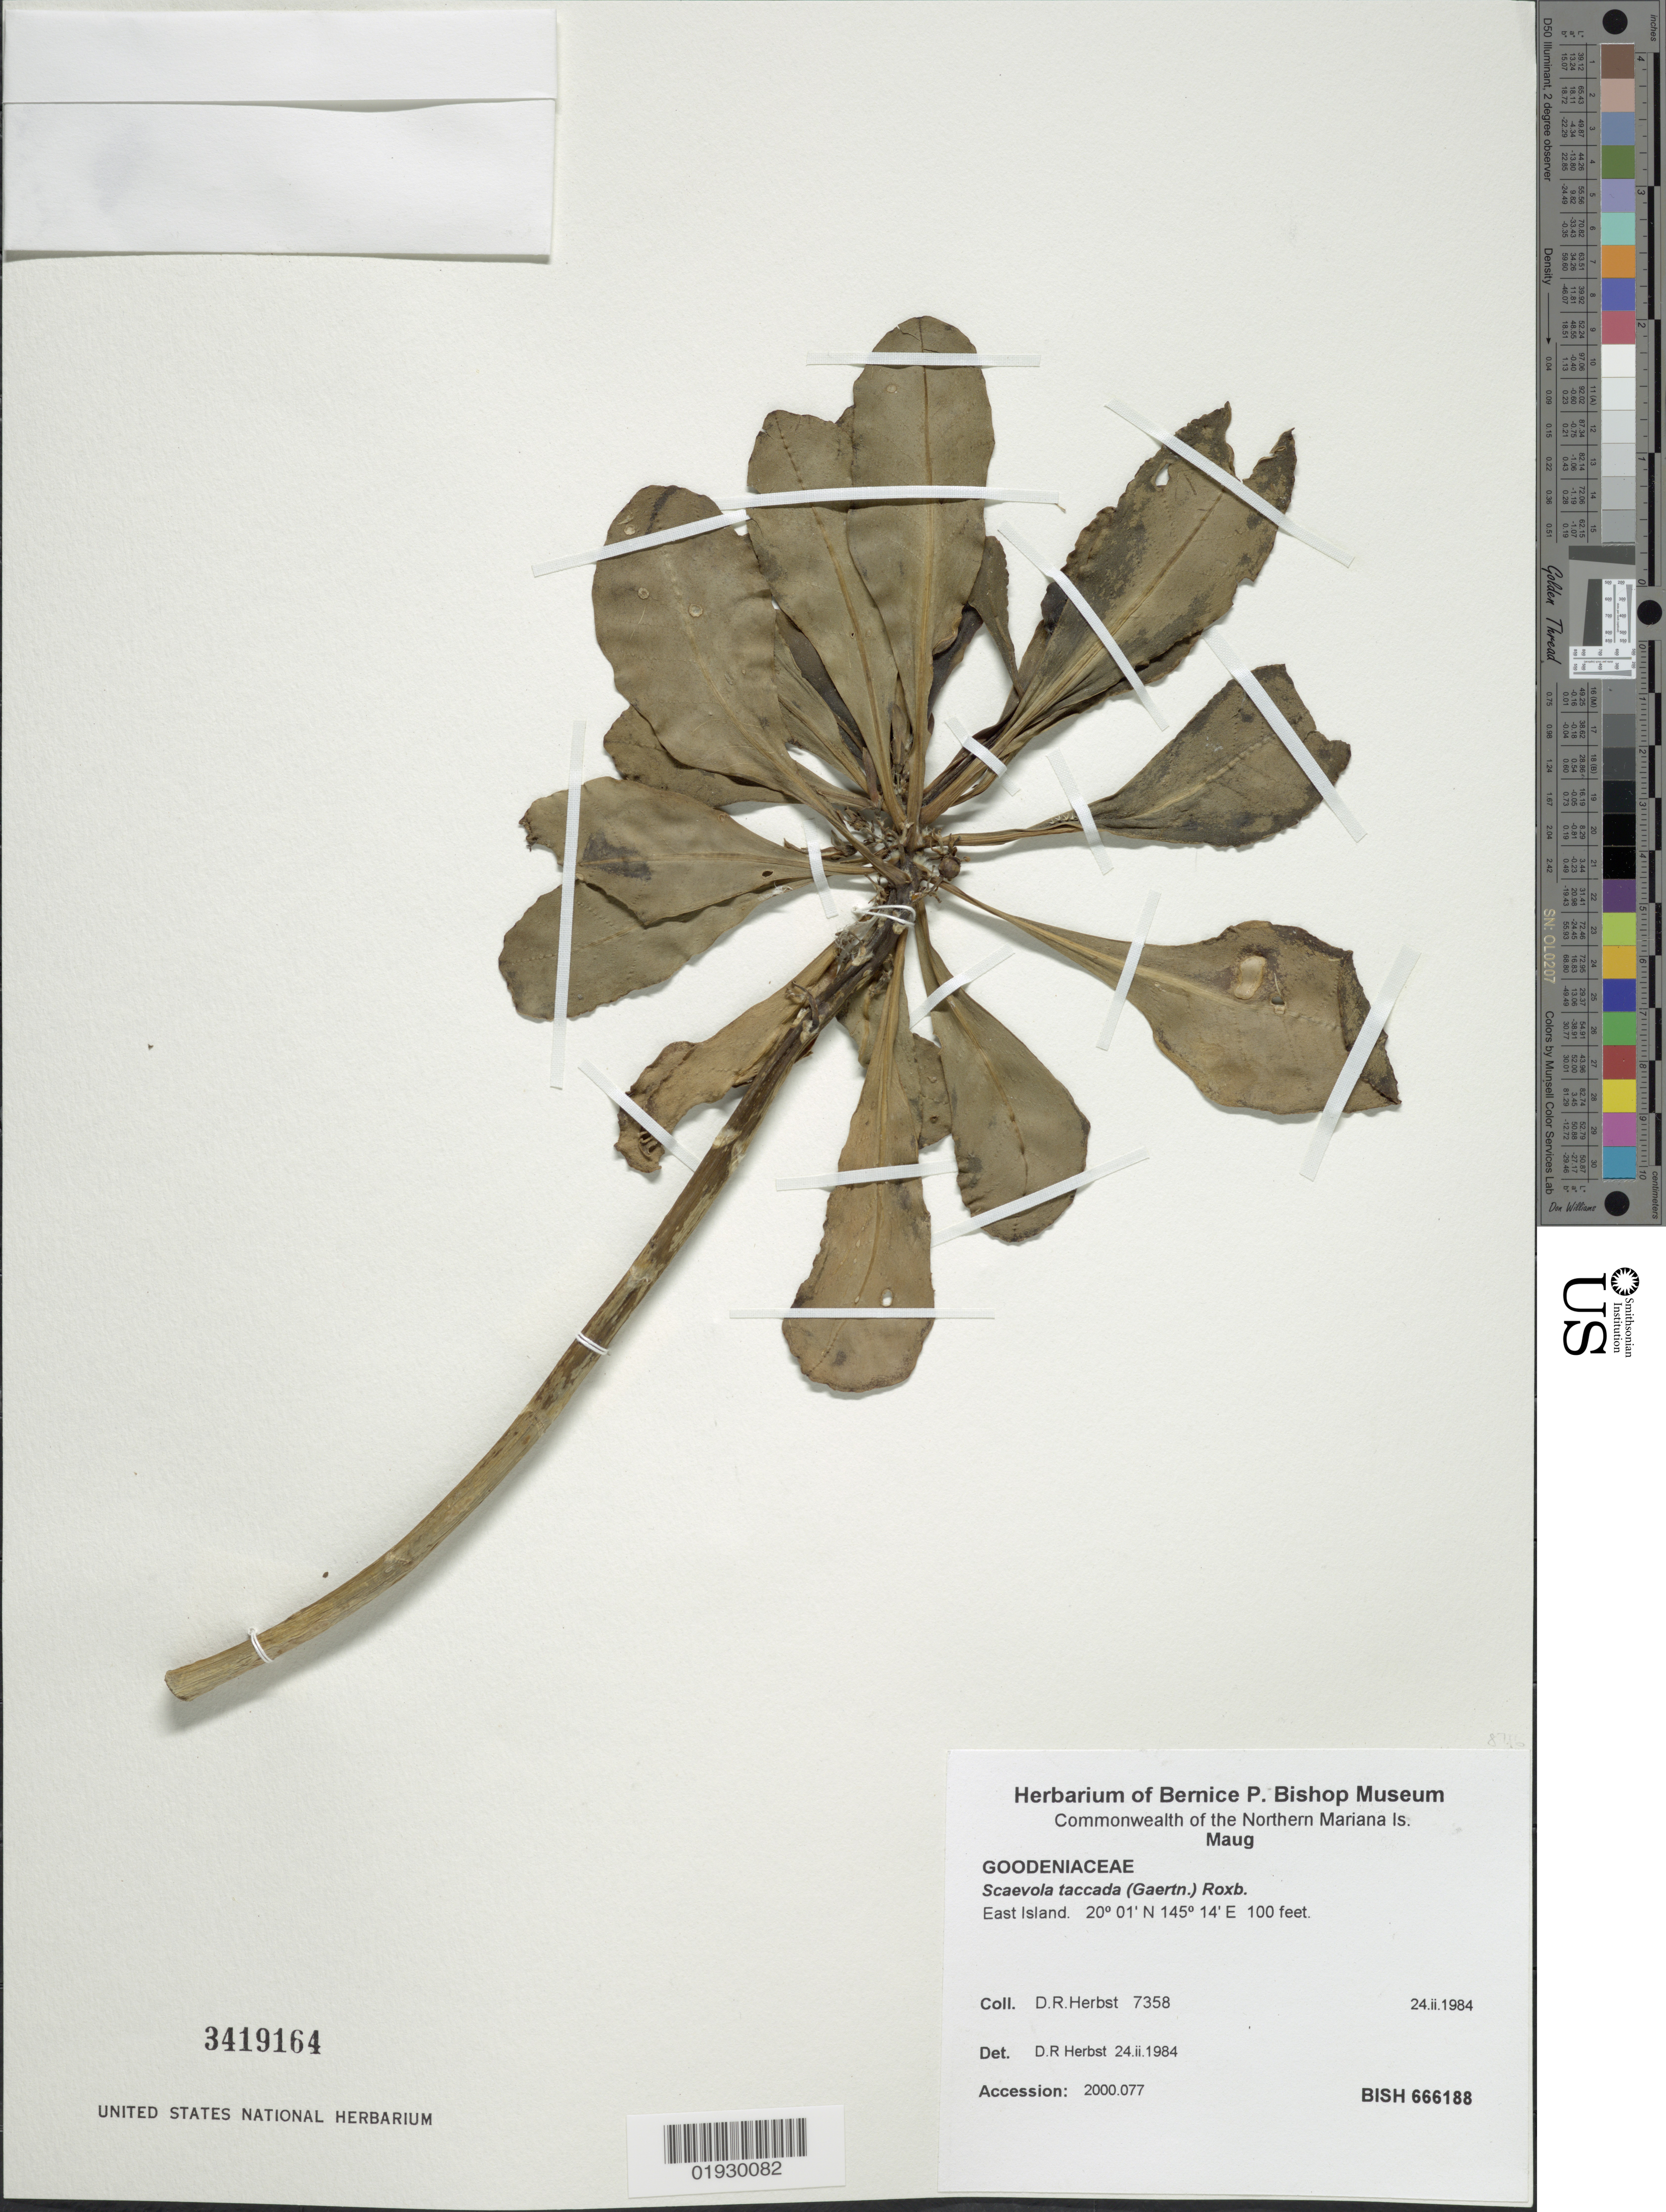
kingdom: Plantae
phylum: Tracheophyta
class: Magnoliopsida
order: Asterales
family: Goodeniaceae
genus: Scaevola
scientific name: Scaevola sericea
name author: Vahl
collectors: D. R. Herbst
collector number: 7358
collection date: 1984-02-24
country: Northern Mariana Islands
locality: Maug, East Island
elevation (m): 30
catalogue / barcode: US 3419164